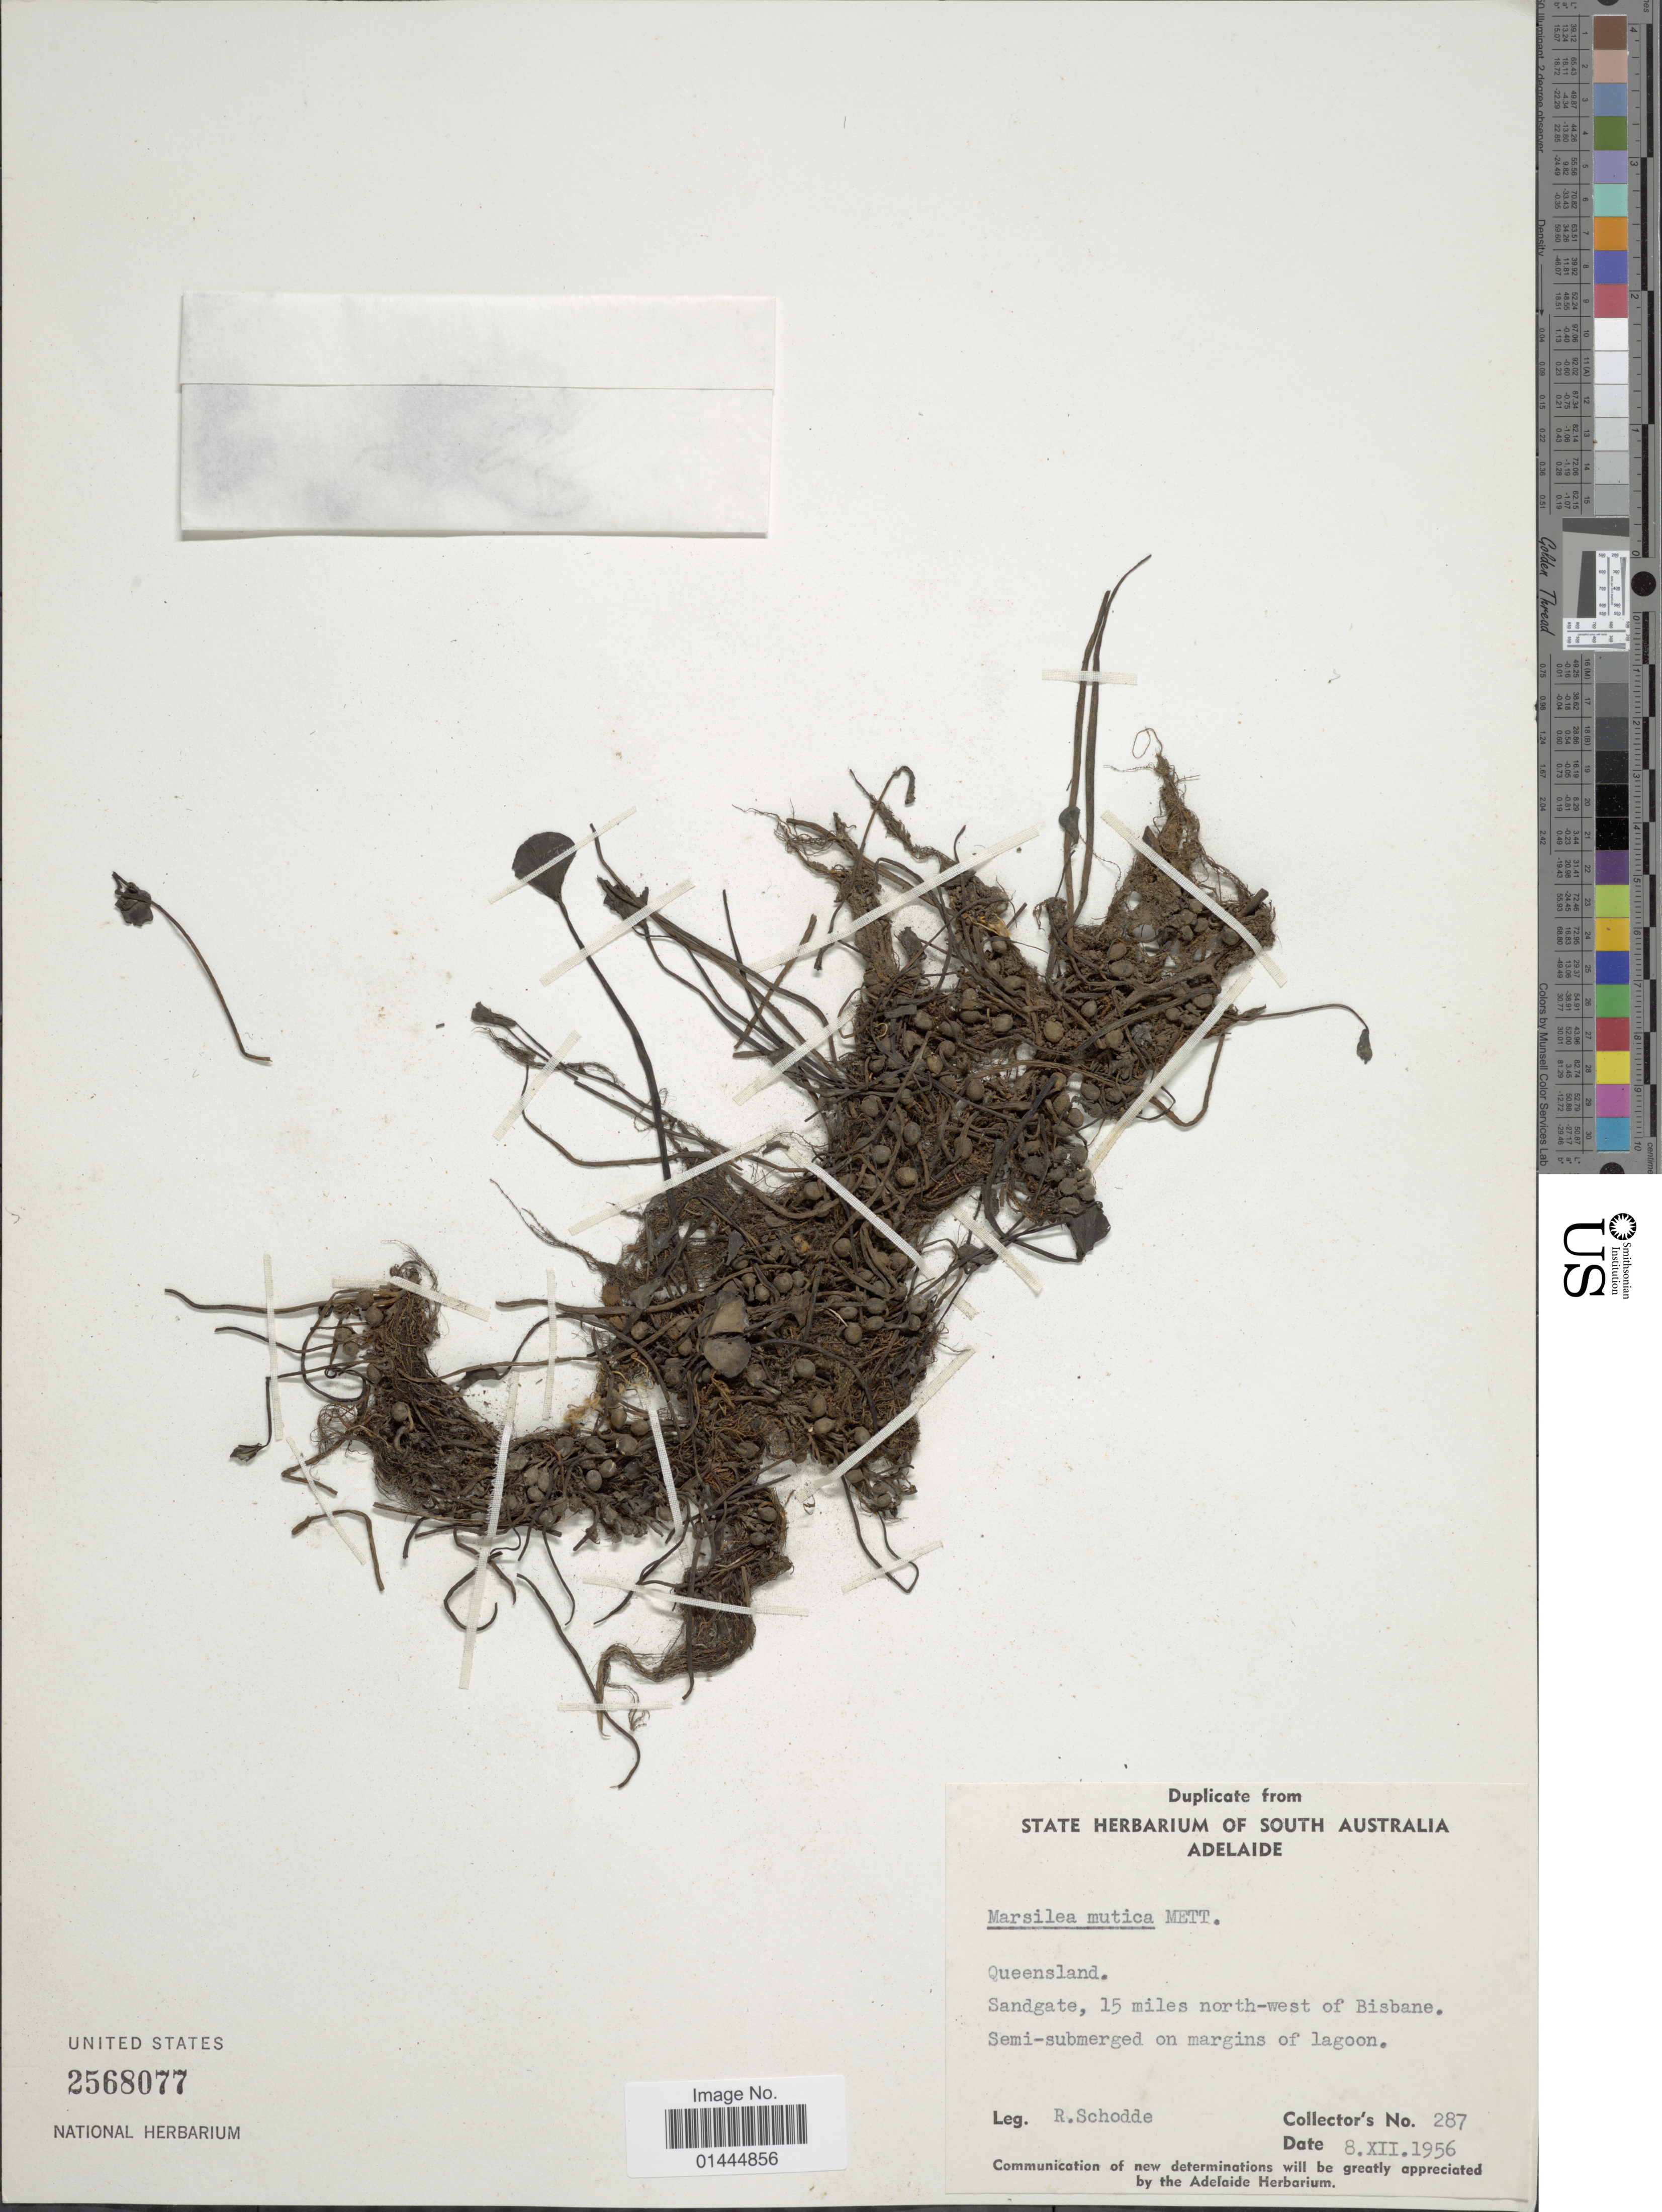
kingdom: Plantae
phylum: Tracheophyta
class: Polypodiopsida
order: Salviniales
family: Marsileaceae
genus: Marsilea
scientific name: Marsilea mutica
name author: Mett.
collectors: R. Schodde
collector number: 287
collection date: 1956-12-08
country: Australia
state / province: Queensland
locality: Sandgate, 15 miles north-west of Bisbane, on margins of lagoon.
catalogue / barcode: US 2568077